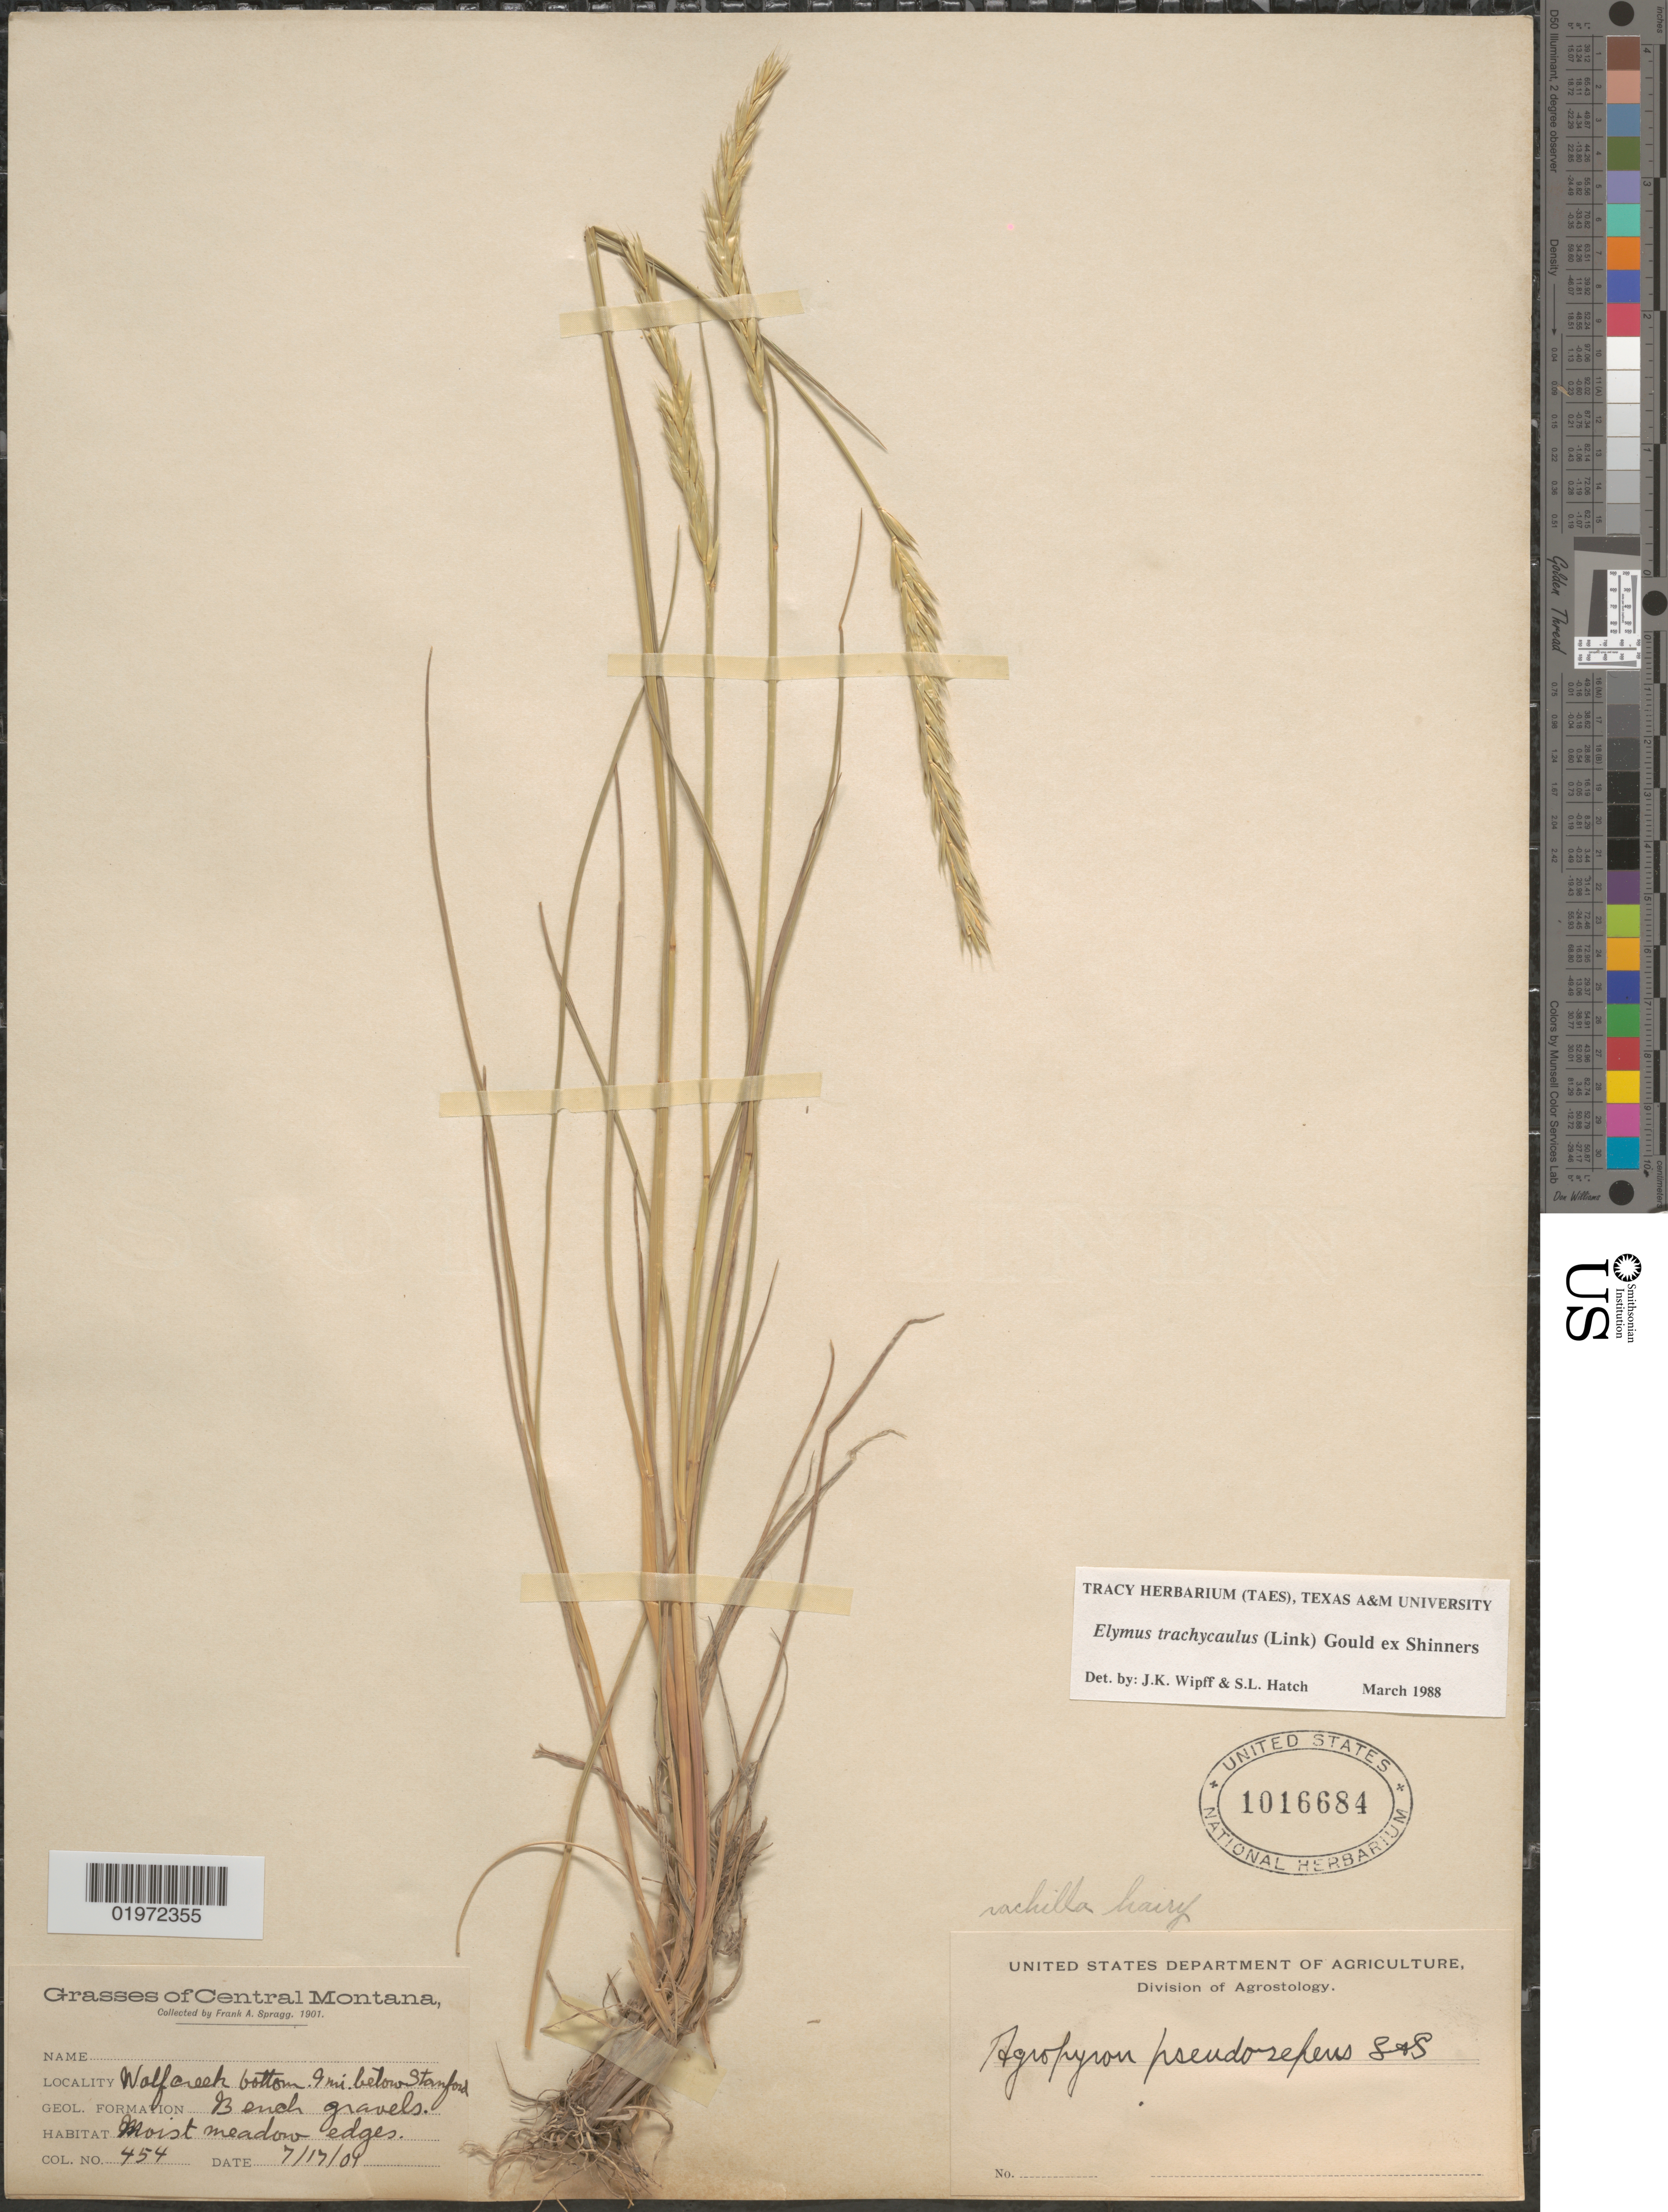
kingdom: Plantae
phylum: Tracheophyta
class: Liliopsida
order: Poales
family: Poaceae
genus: Elymus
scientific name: Elymus trachycaulus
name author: (Link) Gould ex Shinners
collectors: F. Spragg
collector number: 454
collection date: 1901-07-17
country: United States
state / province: Montana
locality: Central Montana. Wolf Creek bottom. 9 mi. below Stanford. Geol. Formation Bench gravels. Moist meadow edges.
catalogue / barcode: US 1016684